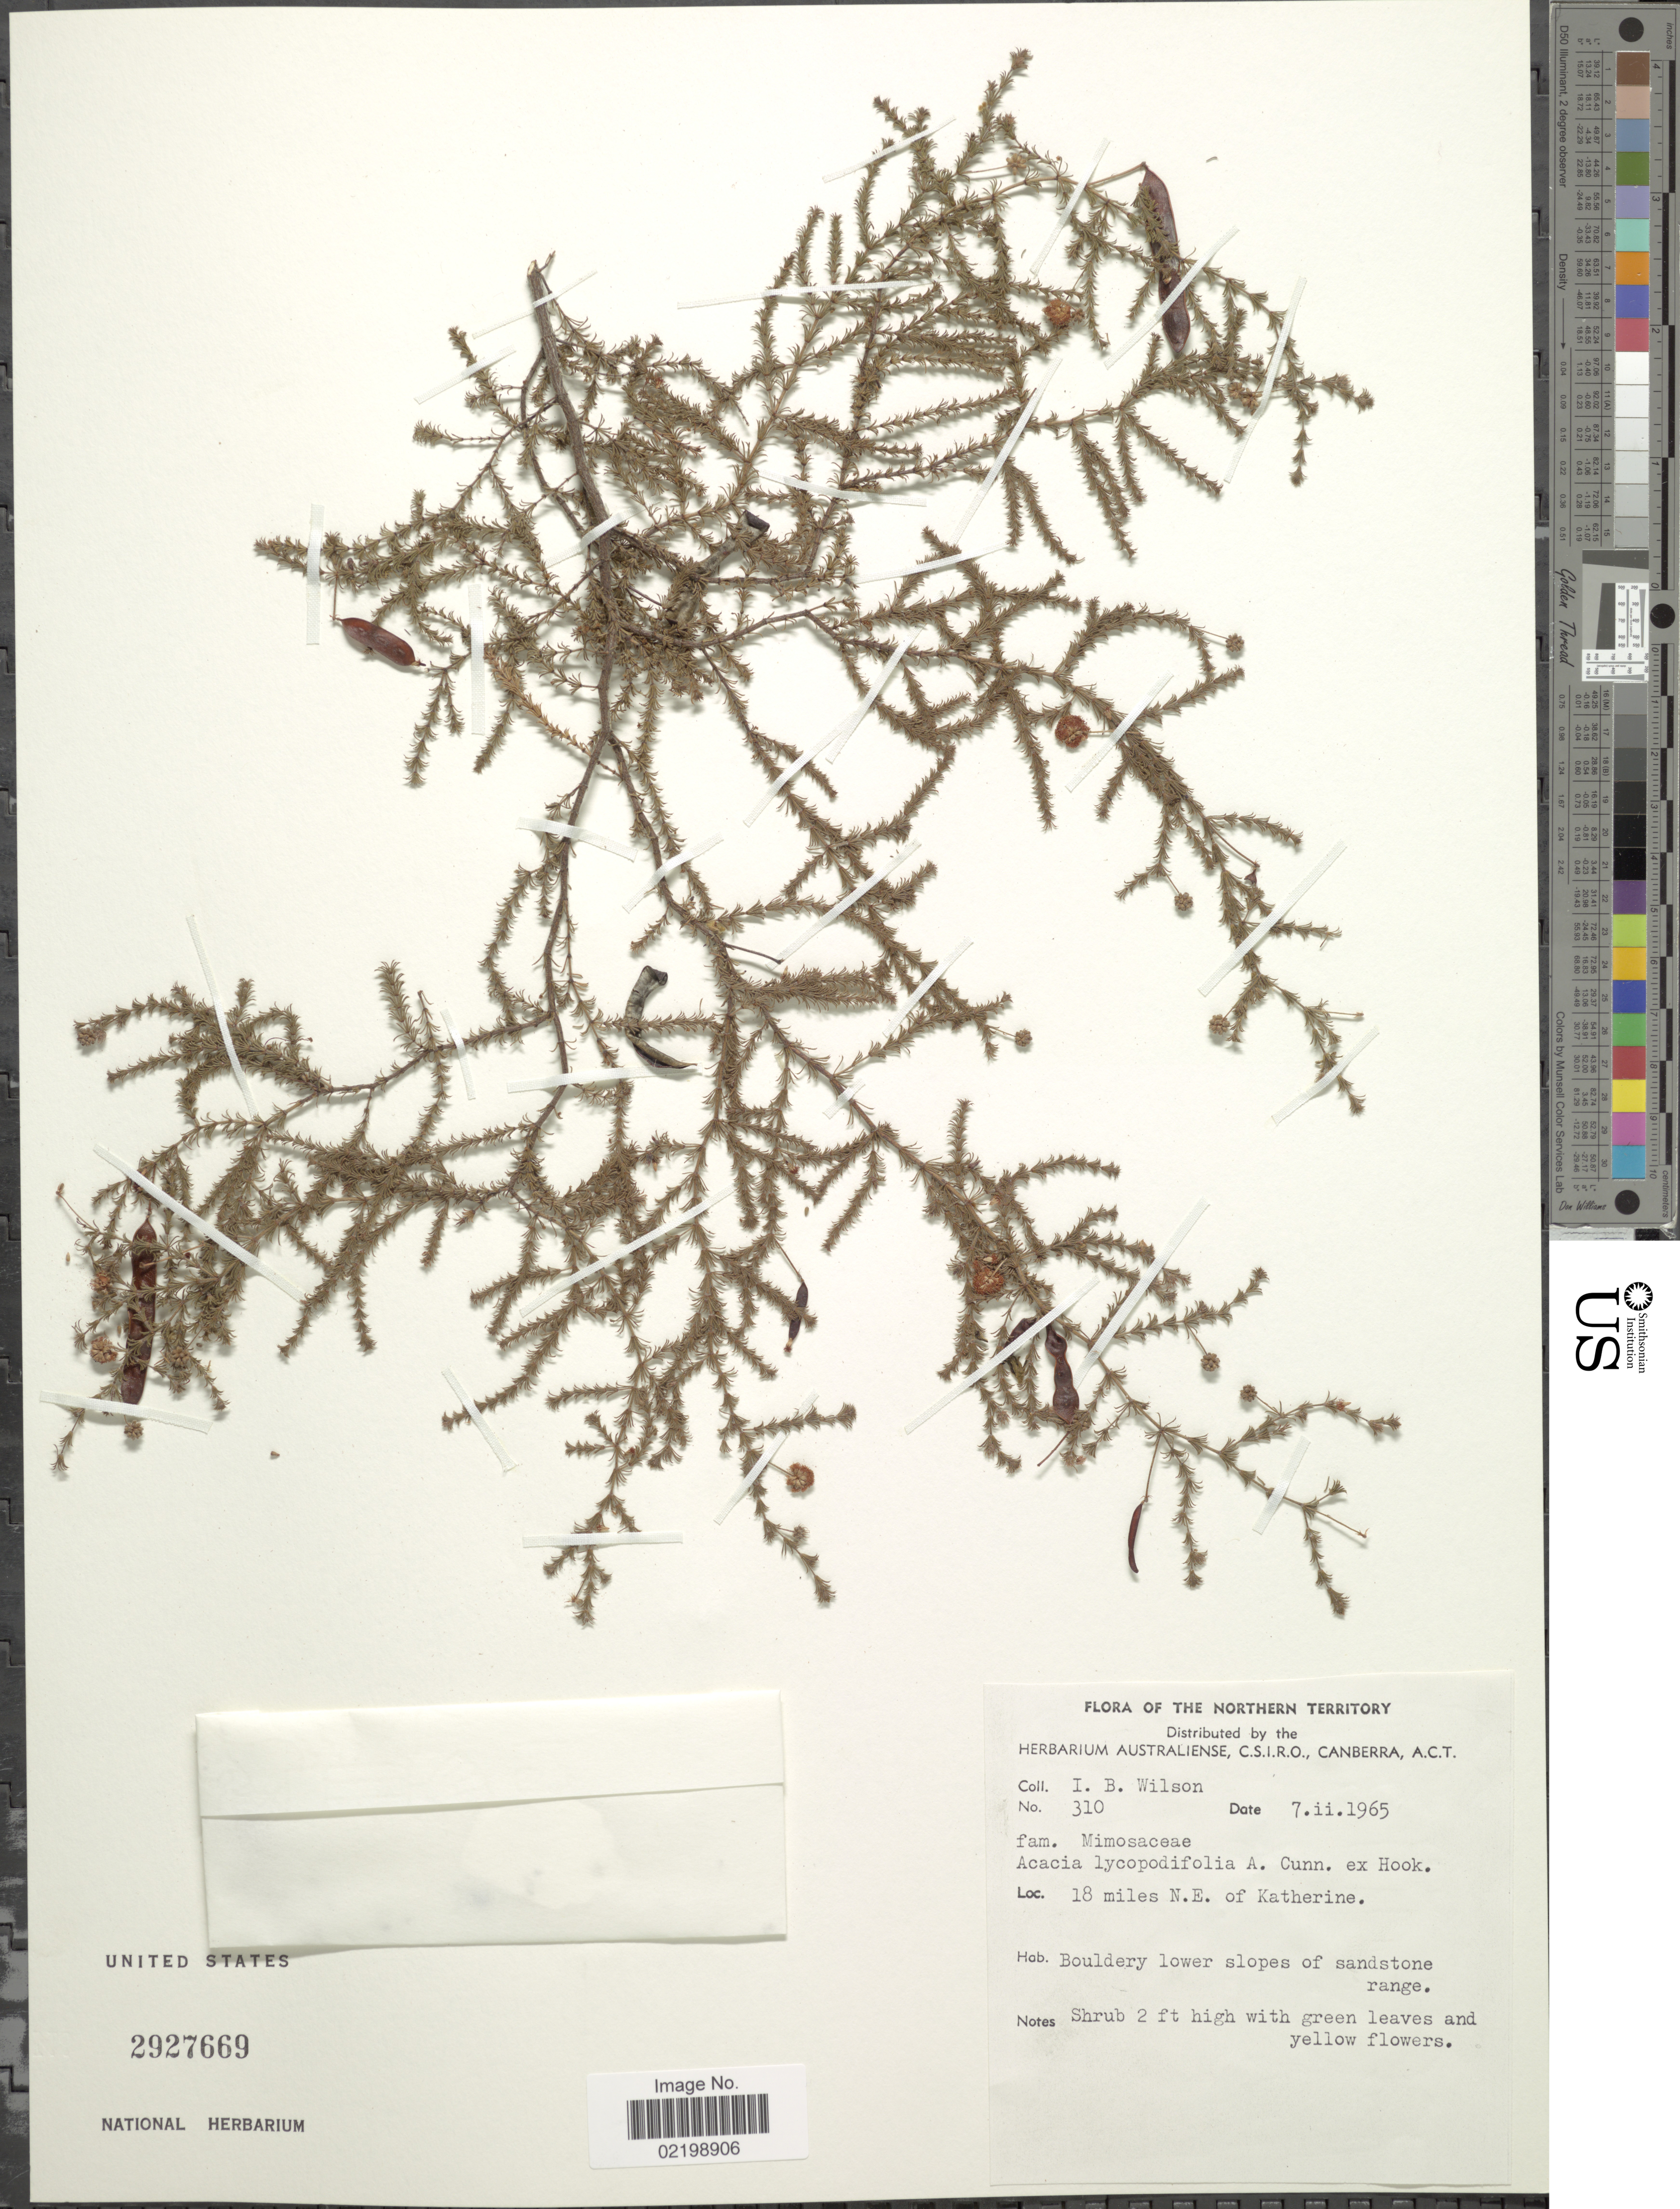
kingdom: Plantae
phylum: Tracheophyta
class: Magnoliopsida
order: Fabales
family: Fabaceae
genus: Acacia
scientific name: Acacia lycopodifolia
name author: Hook.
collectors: I. B. Wilson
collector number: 310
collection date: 1965-02-07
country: Australia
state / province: Northern Territory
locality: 18 miles N.E. of Katherine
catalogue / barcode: US 2927669